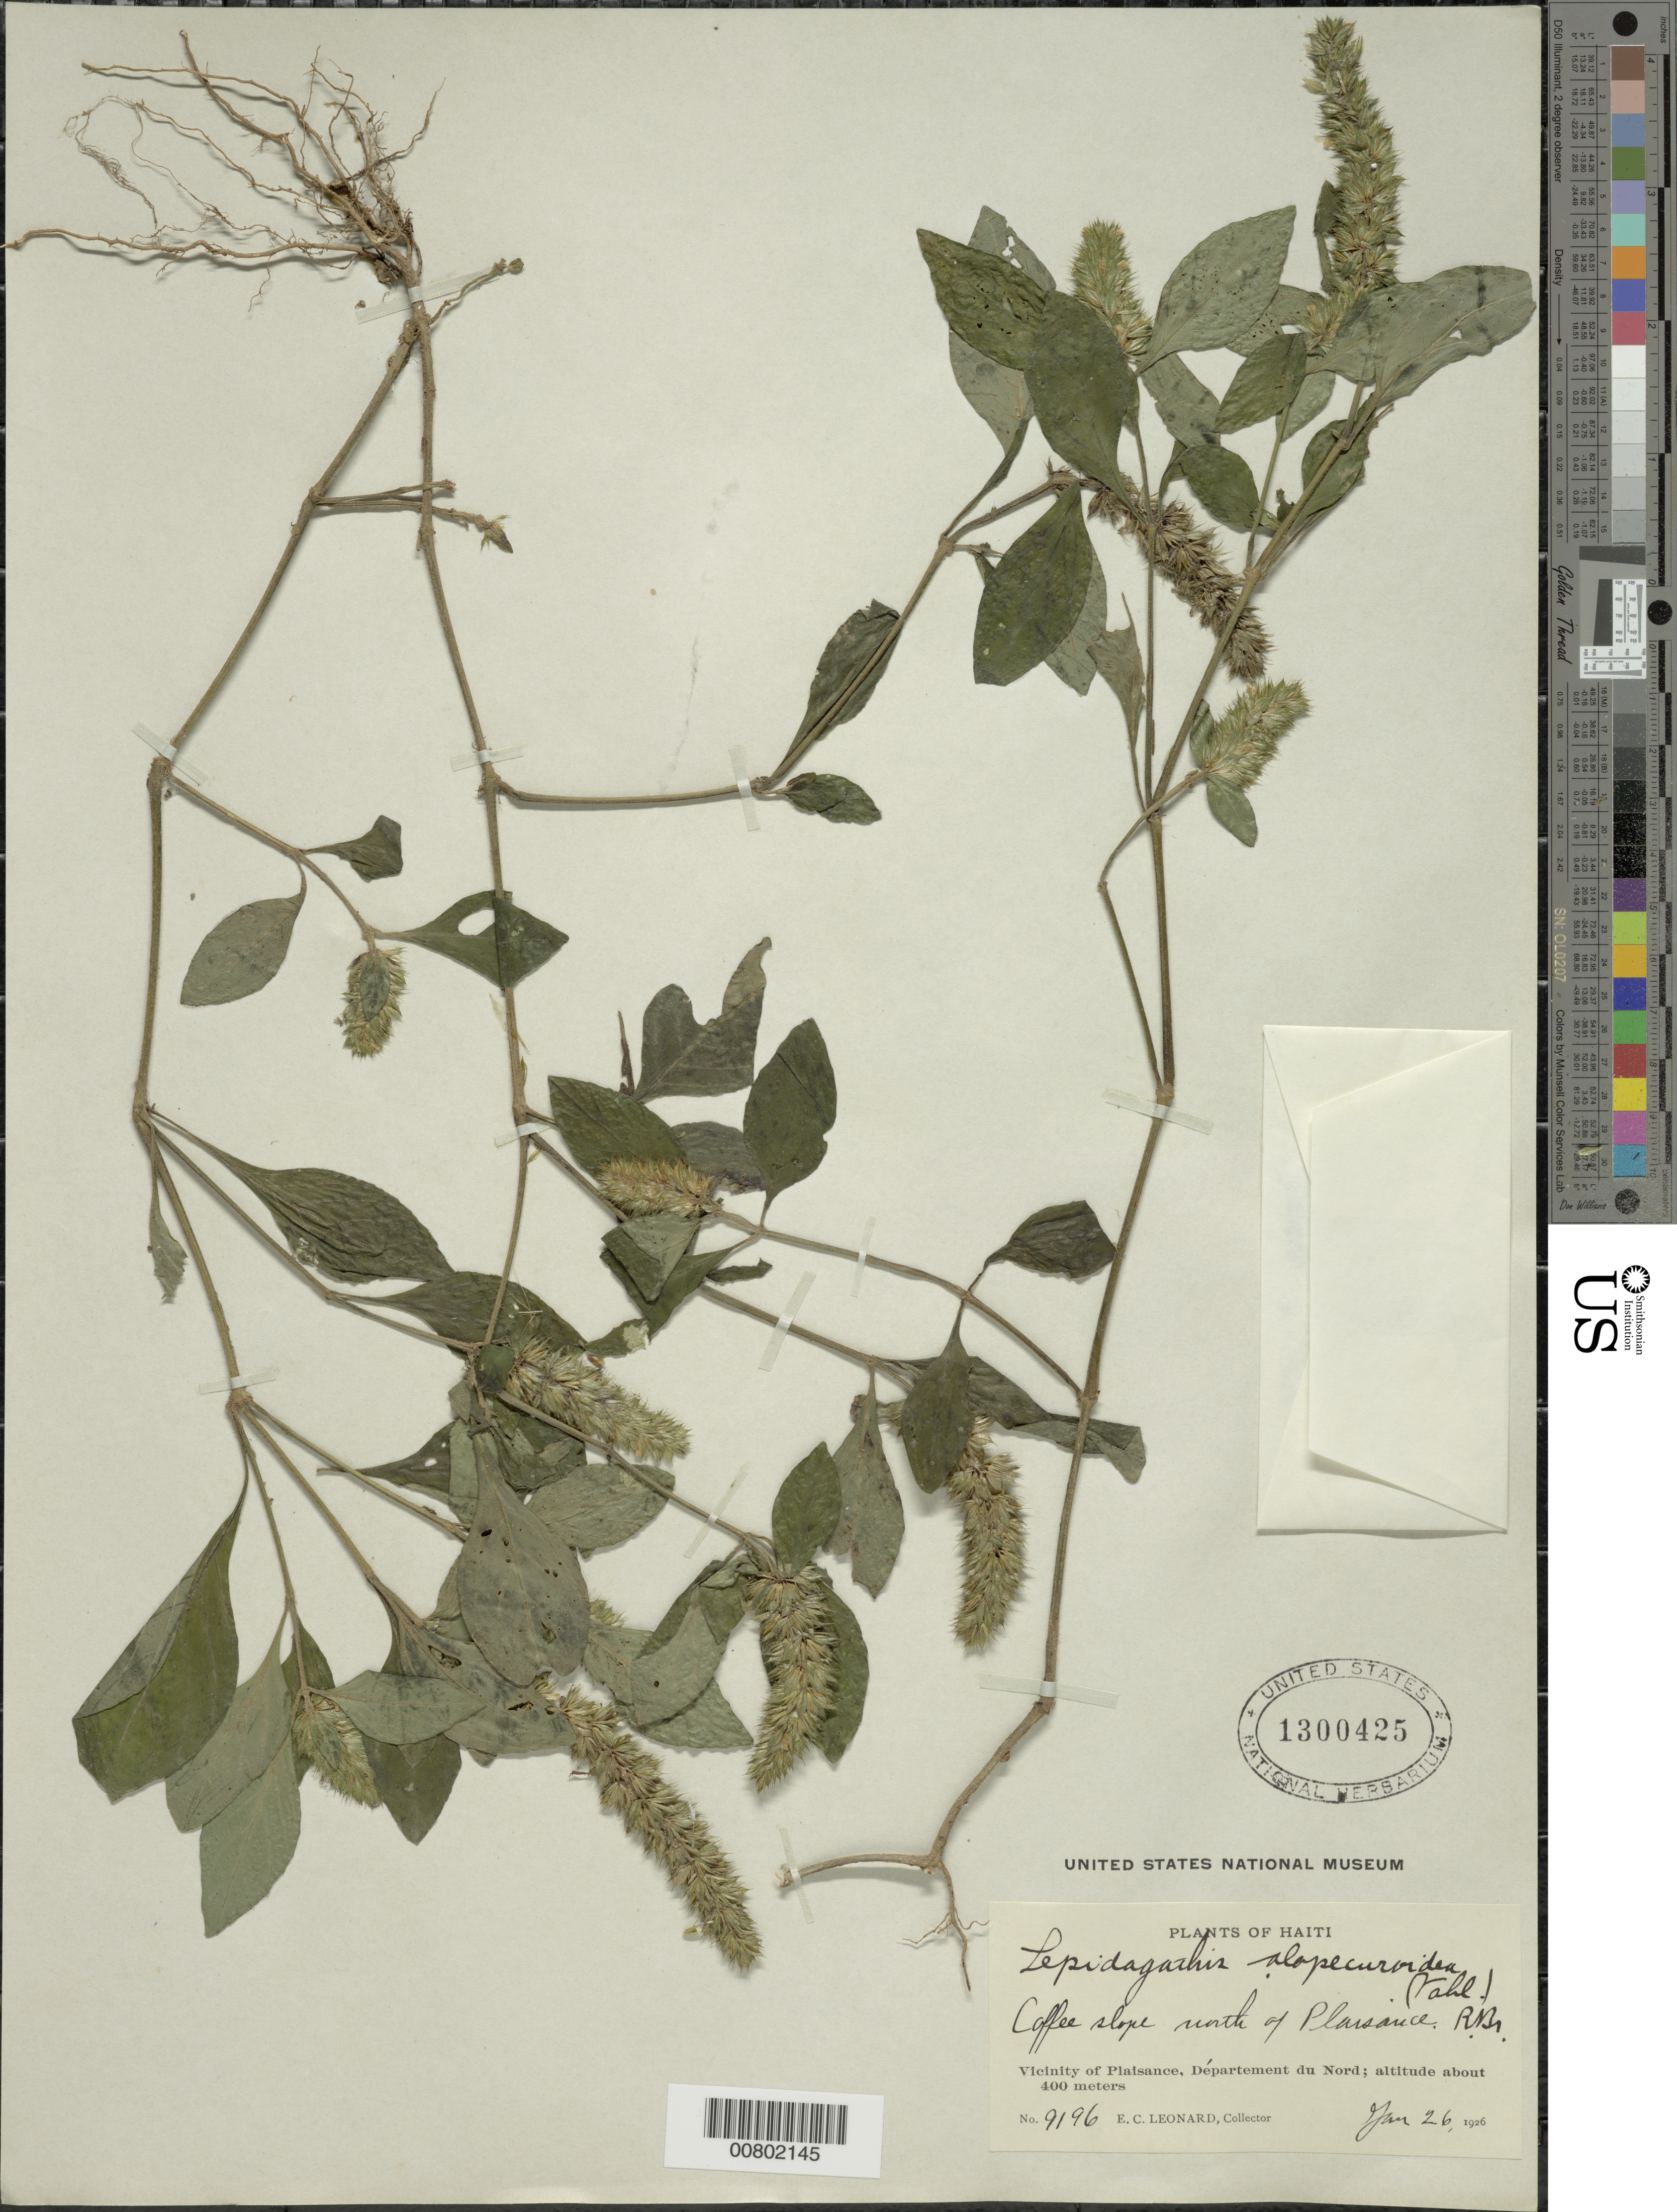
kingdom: Plantae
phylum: Tracheophyta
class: Magnoliopsida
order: Lamiales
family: Acanthaceae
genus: Teliostachya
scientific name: Teliostachya alopecuroidea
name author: (Vahl) Nees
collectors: E. C. Leonard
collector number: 9196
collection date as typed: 26 Jan 1926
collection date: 1926-01-26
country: Haiti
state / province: Nord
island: Hispaniola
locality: Vicinity of Plaisance, N of city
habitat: Coffee slope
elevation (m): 400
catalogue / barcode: US 1300425